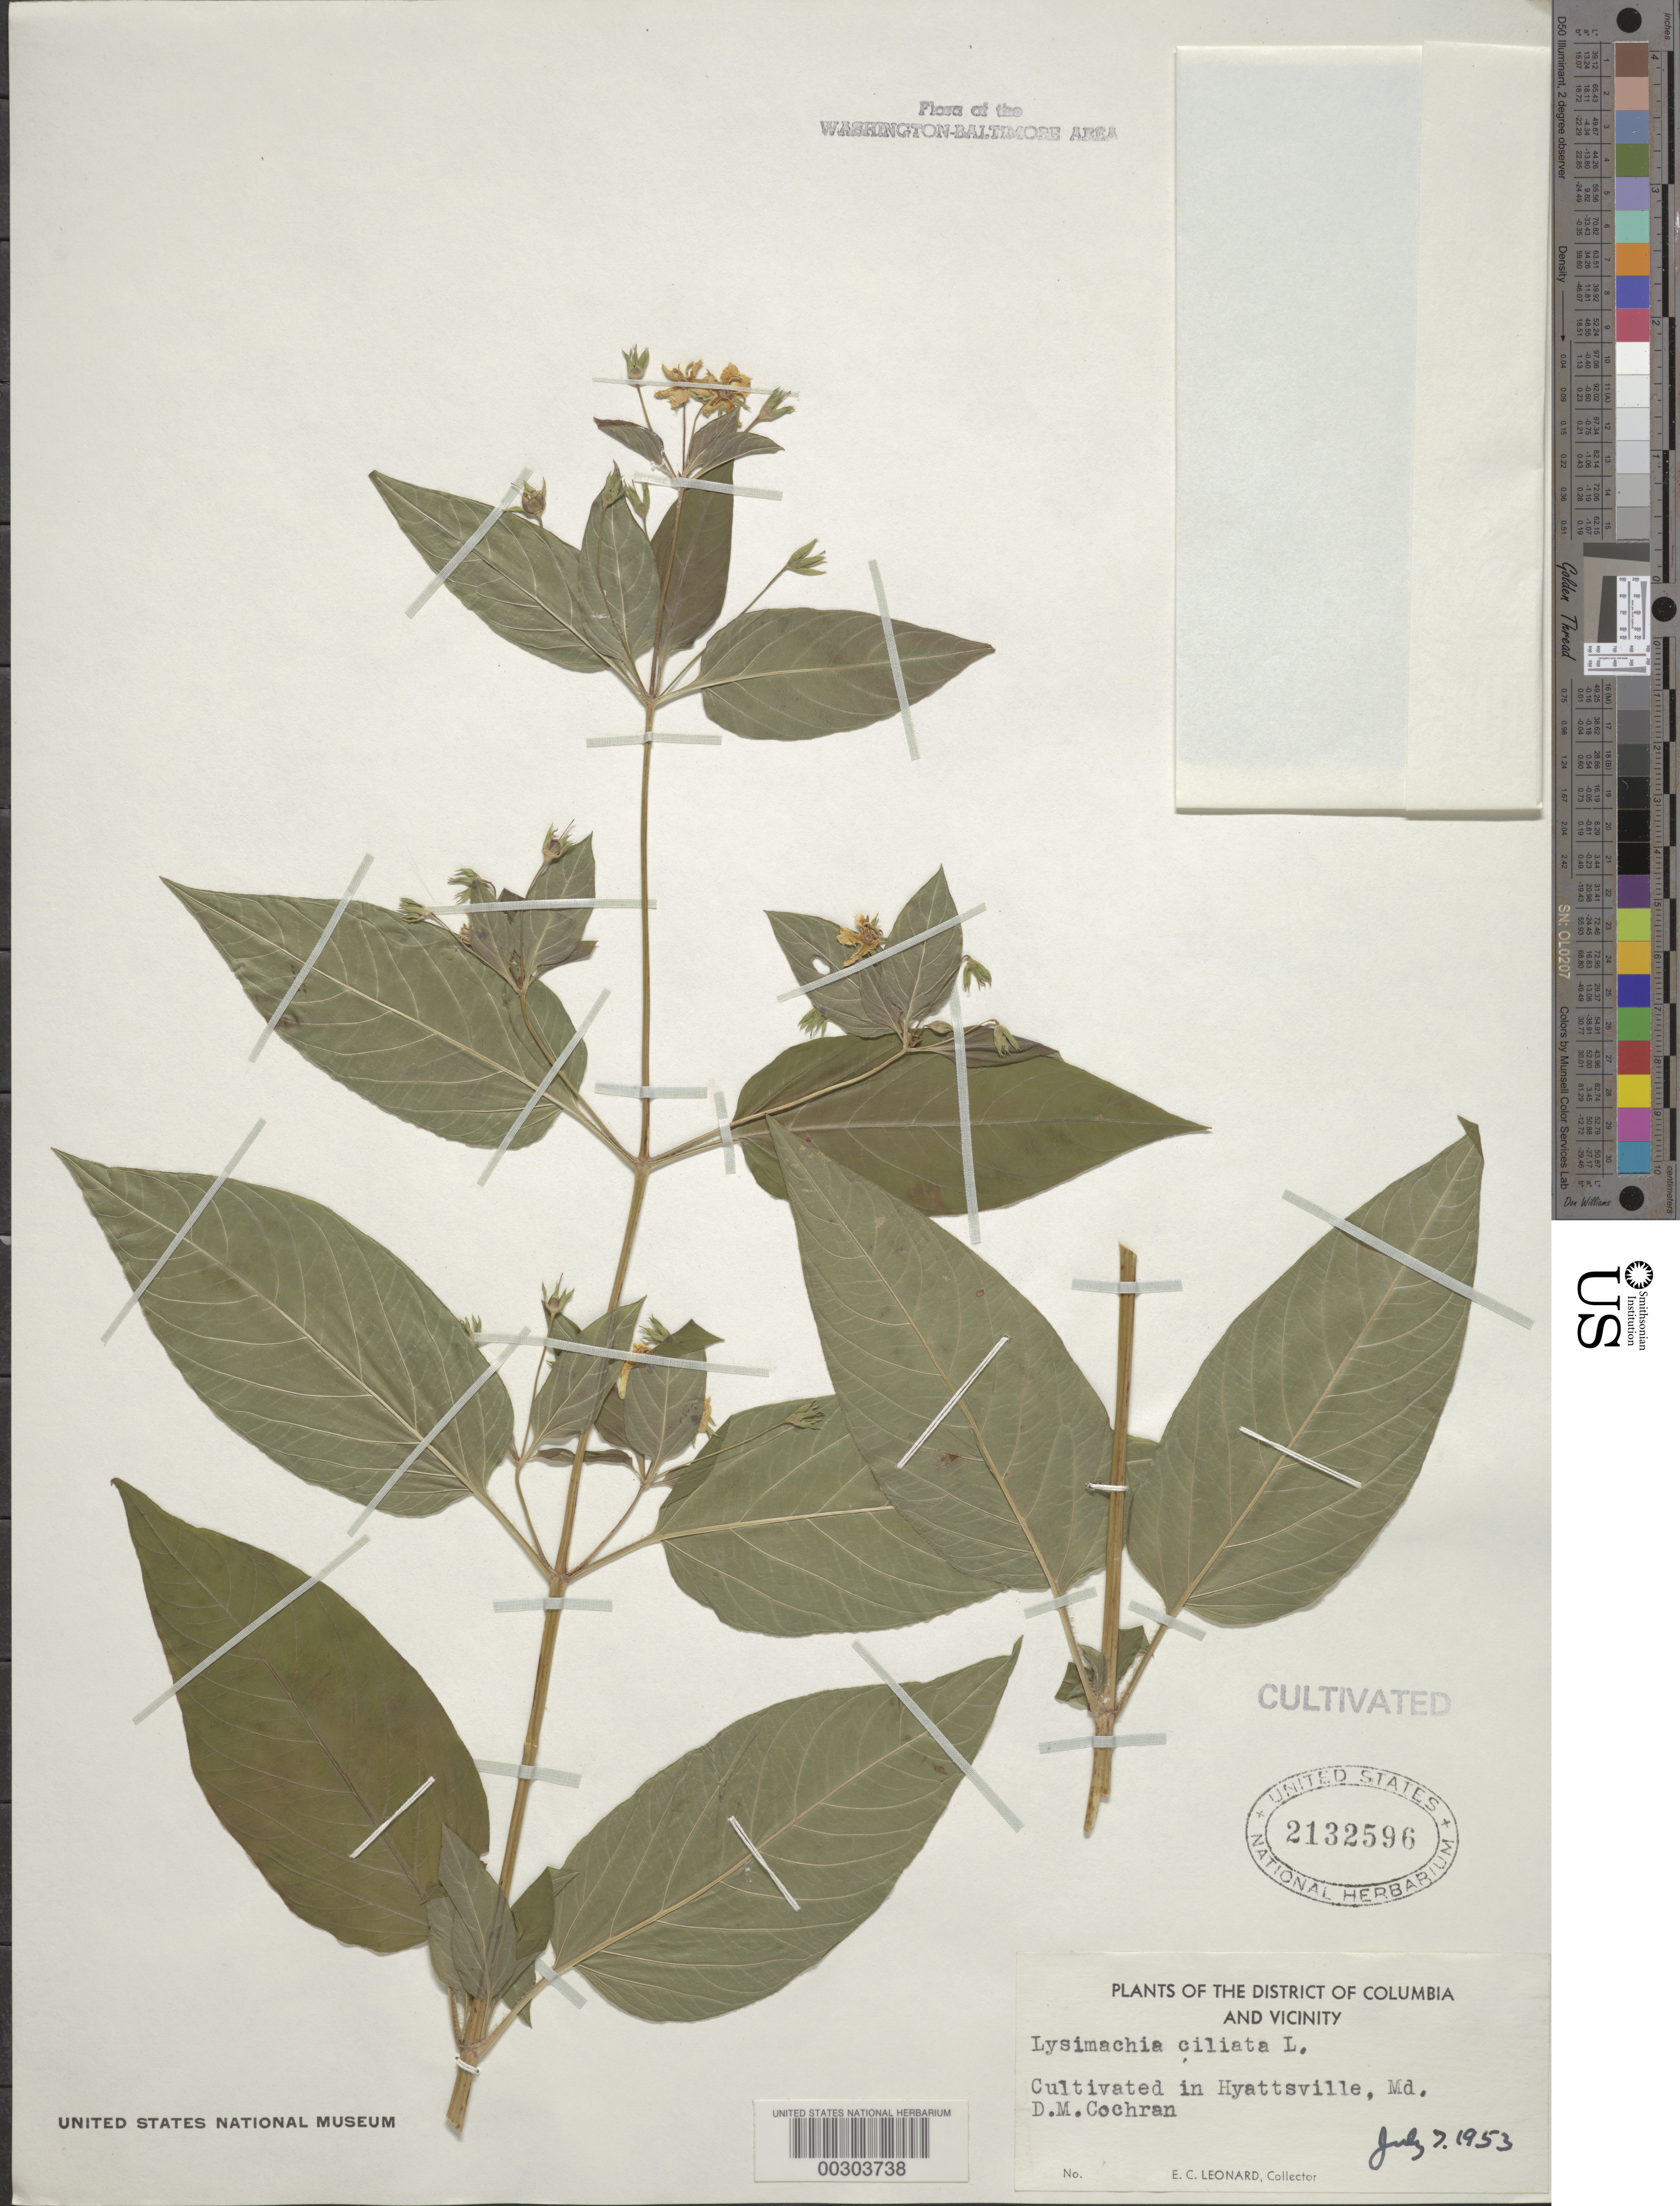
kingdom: Plantae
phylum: Tracheophyta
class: Magnoliopsida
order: Ericales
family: Primulaceae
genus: Lysimachia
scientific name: Lysimachia ciliata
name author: L.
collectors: E. C. Leonard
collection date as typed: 07 Jul 1953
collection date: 1953-07-07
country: United States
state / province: Maryland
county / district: Prince George's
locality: Hyattsville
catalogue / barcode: US 2132596